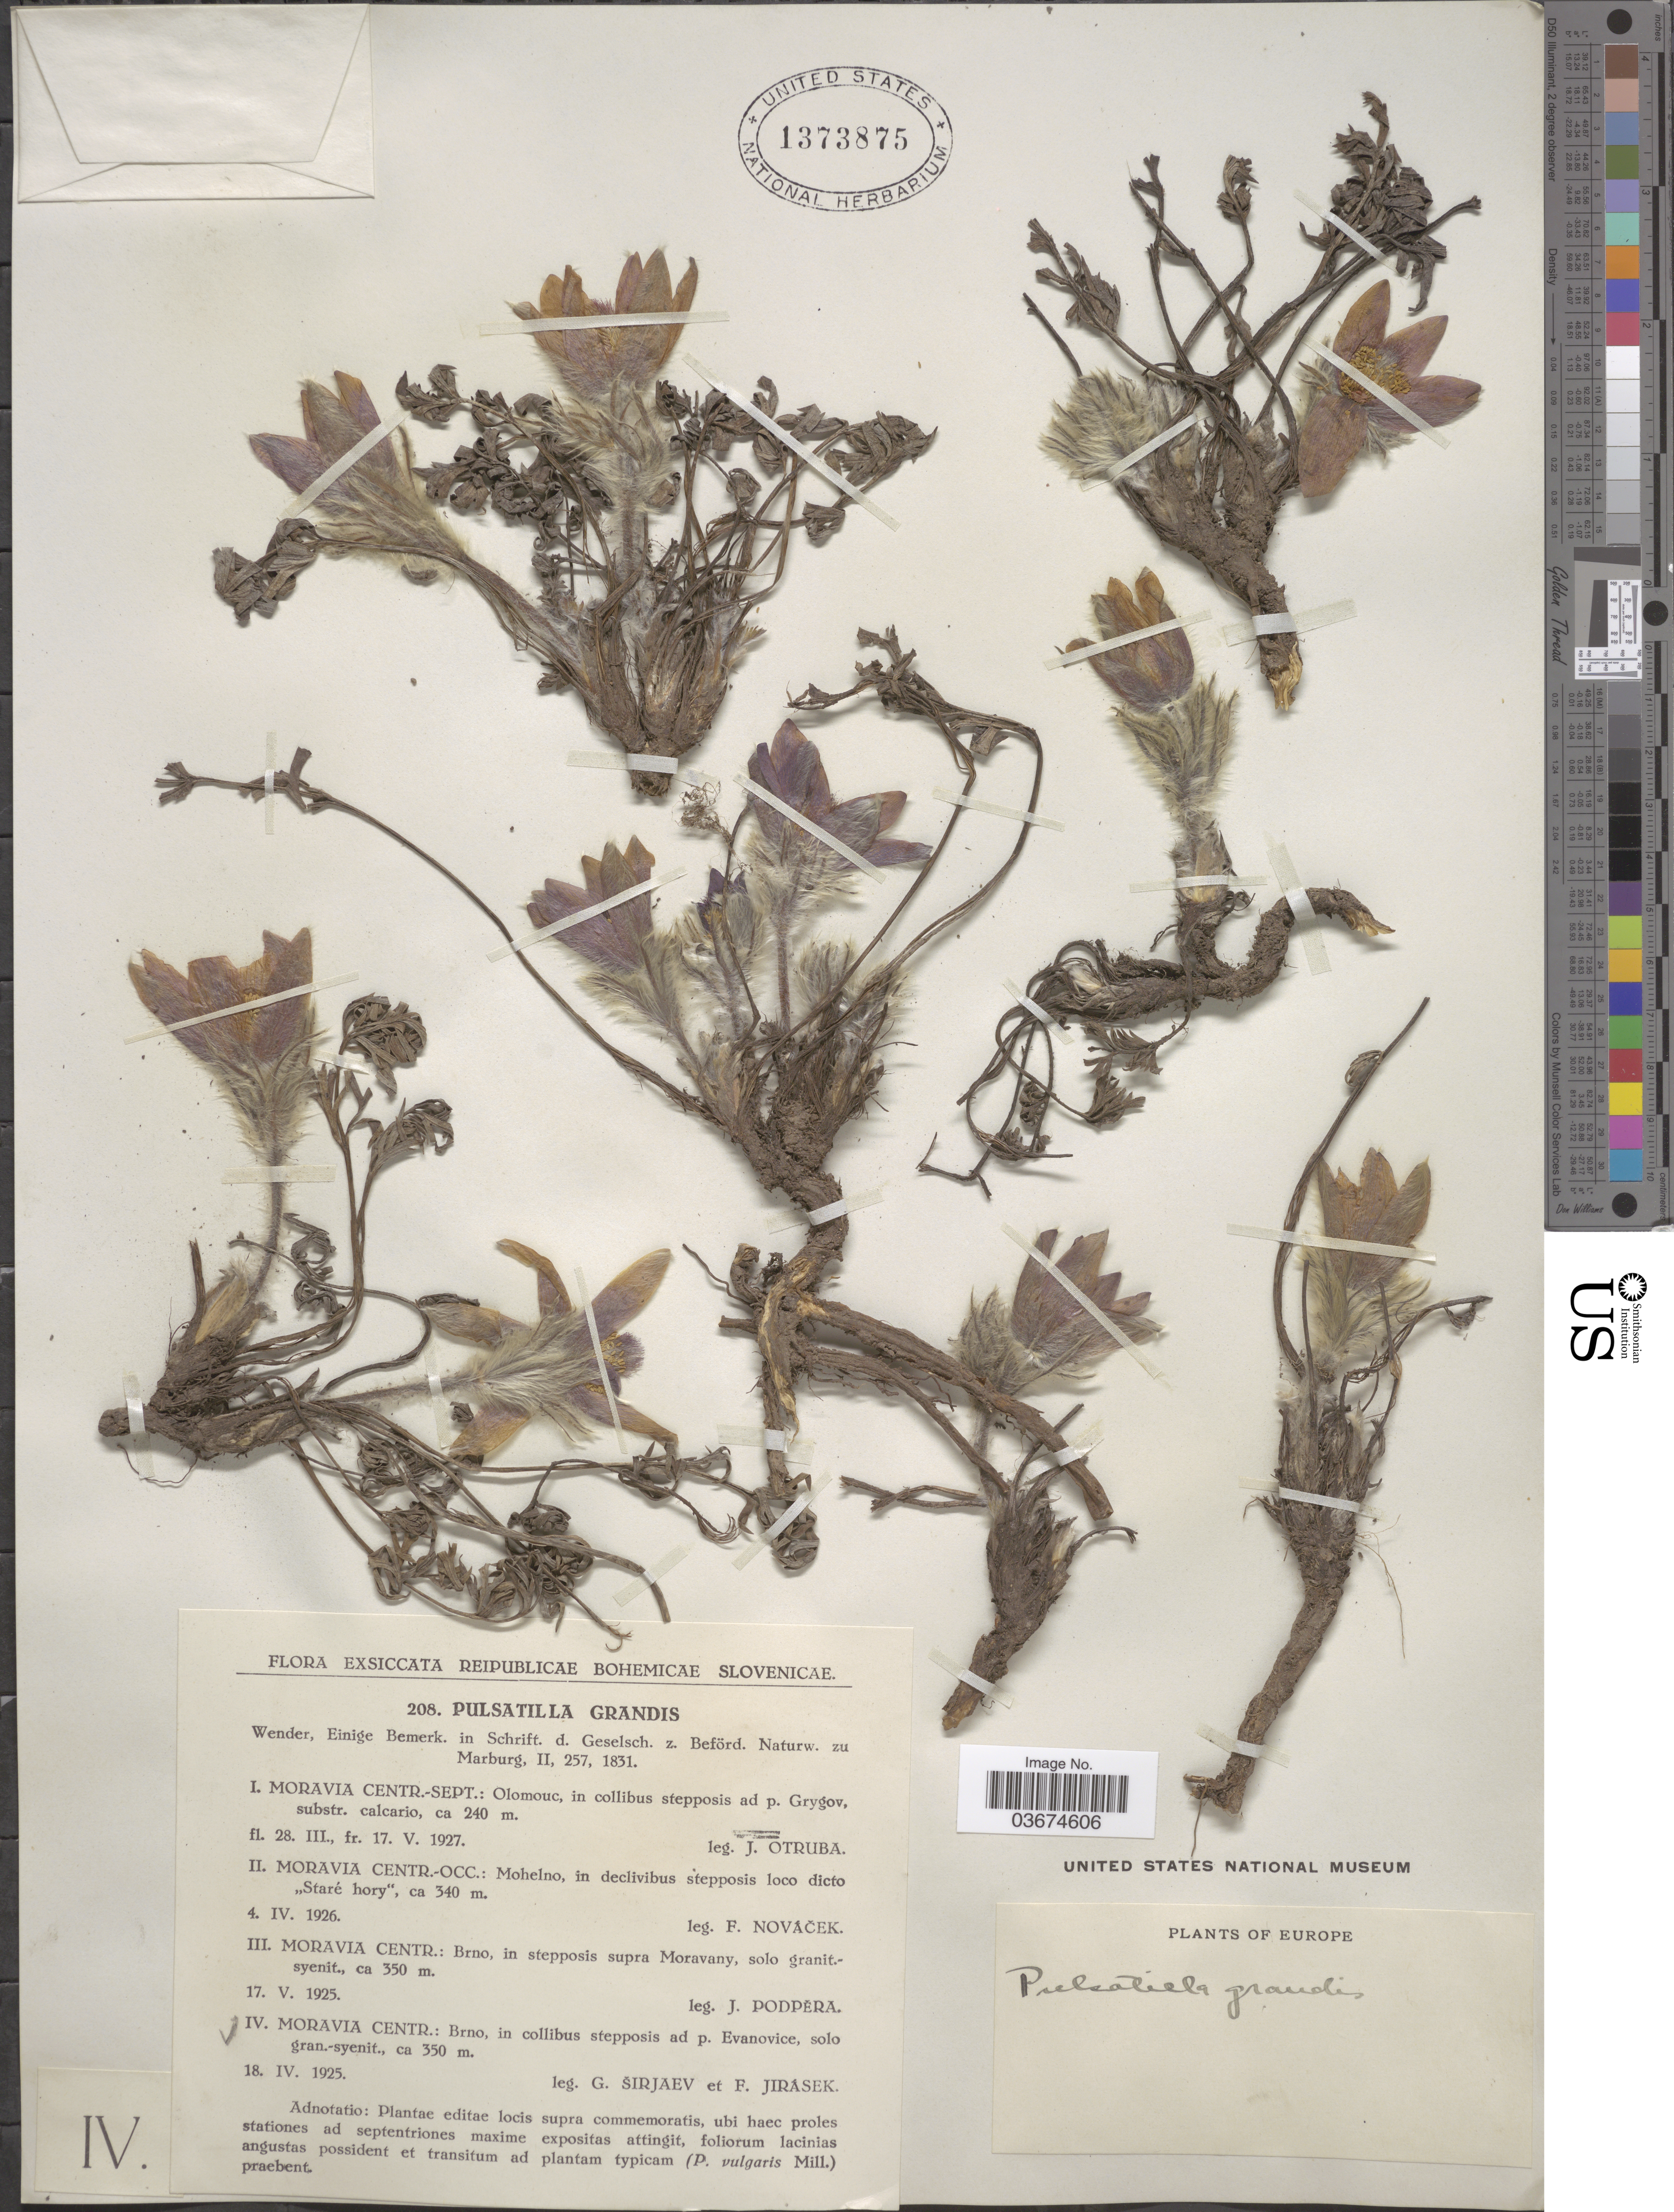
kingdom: Plantae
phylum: Tracheophyta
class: Magnoliopsida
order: Ranunculales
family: Ranunculaceae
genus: Pulsatilla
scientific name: Pulsatilla grandis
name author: Wender.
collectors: G. Sirjaev & F. Jirasek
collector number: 208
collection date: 1925-04-18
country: Czechia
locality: Reipublicae Bohemicae Slovenicae. Moravia Centr.: Brno, in collibus stepposis ad p. Evanovice, solo gran.-syenit.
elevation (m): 350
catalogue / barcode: US 1373875